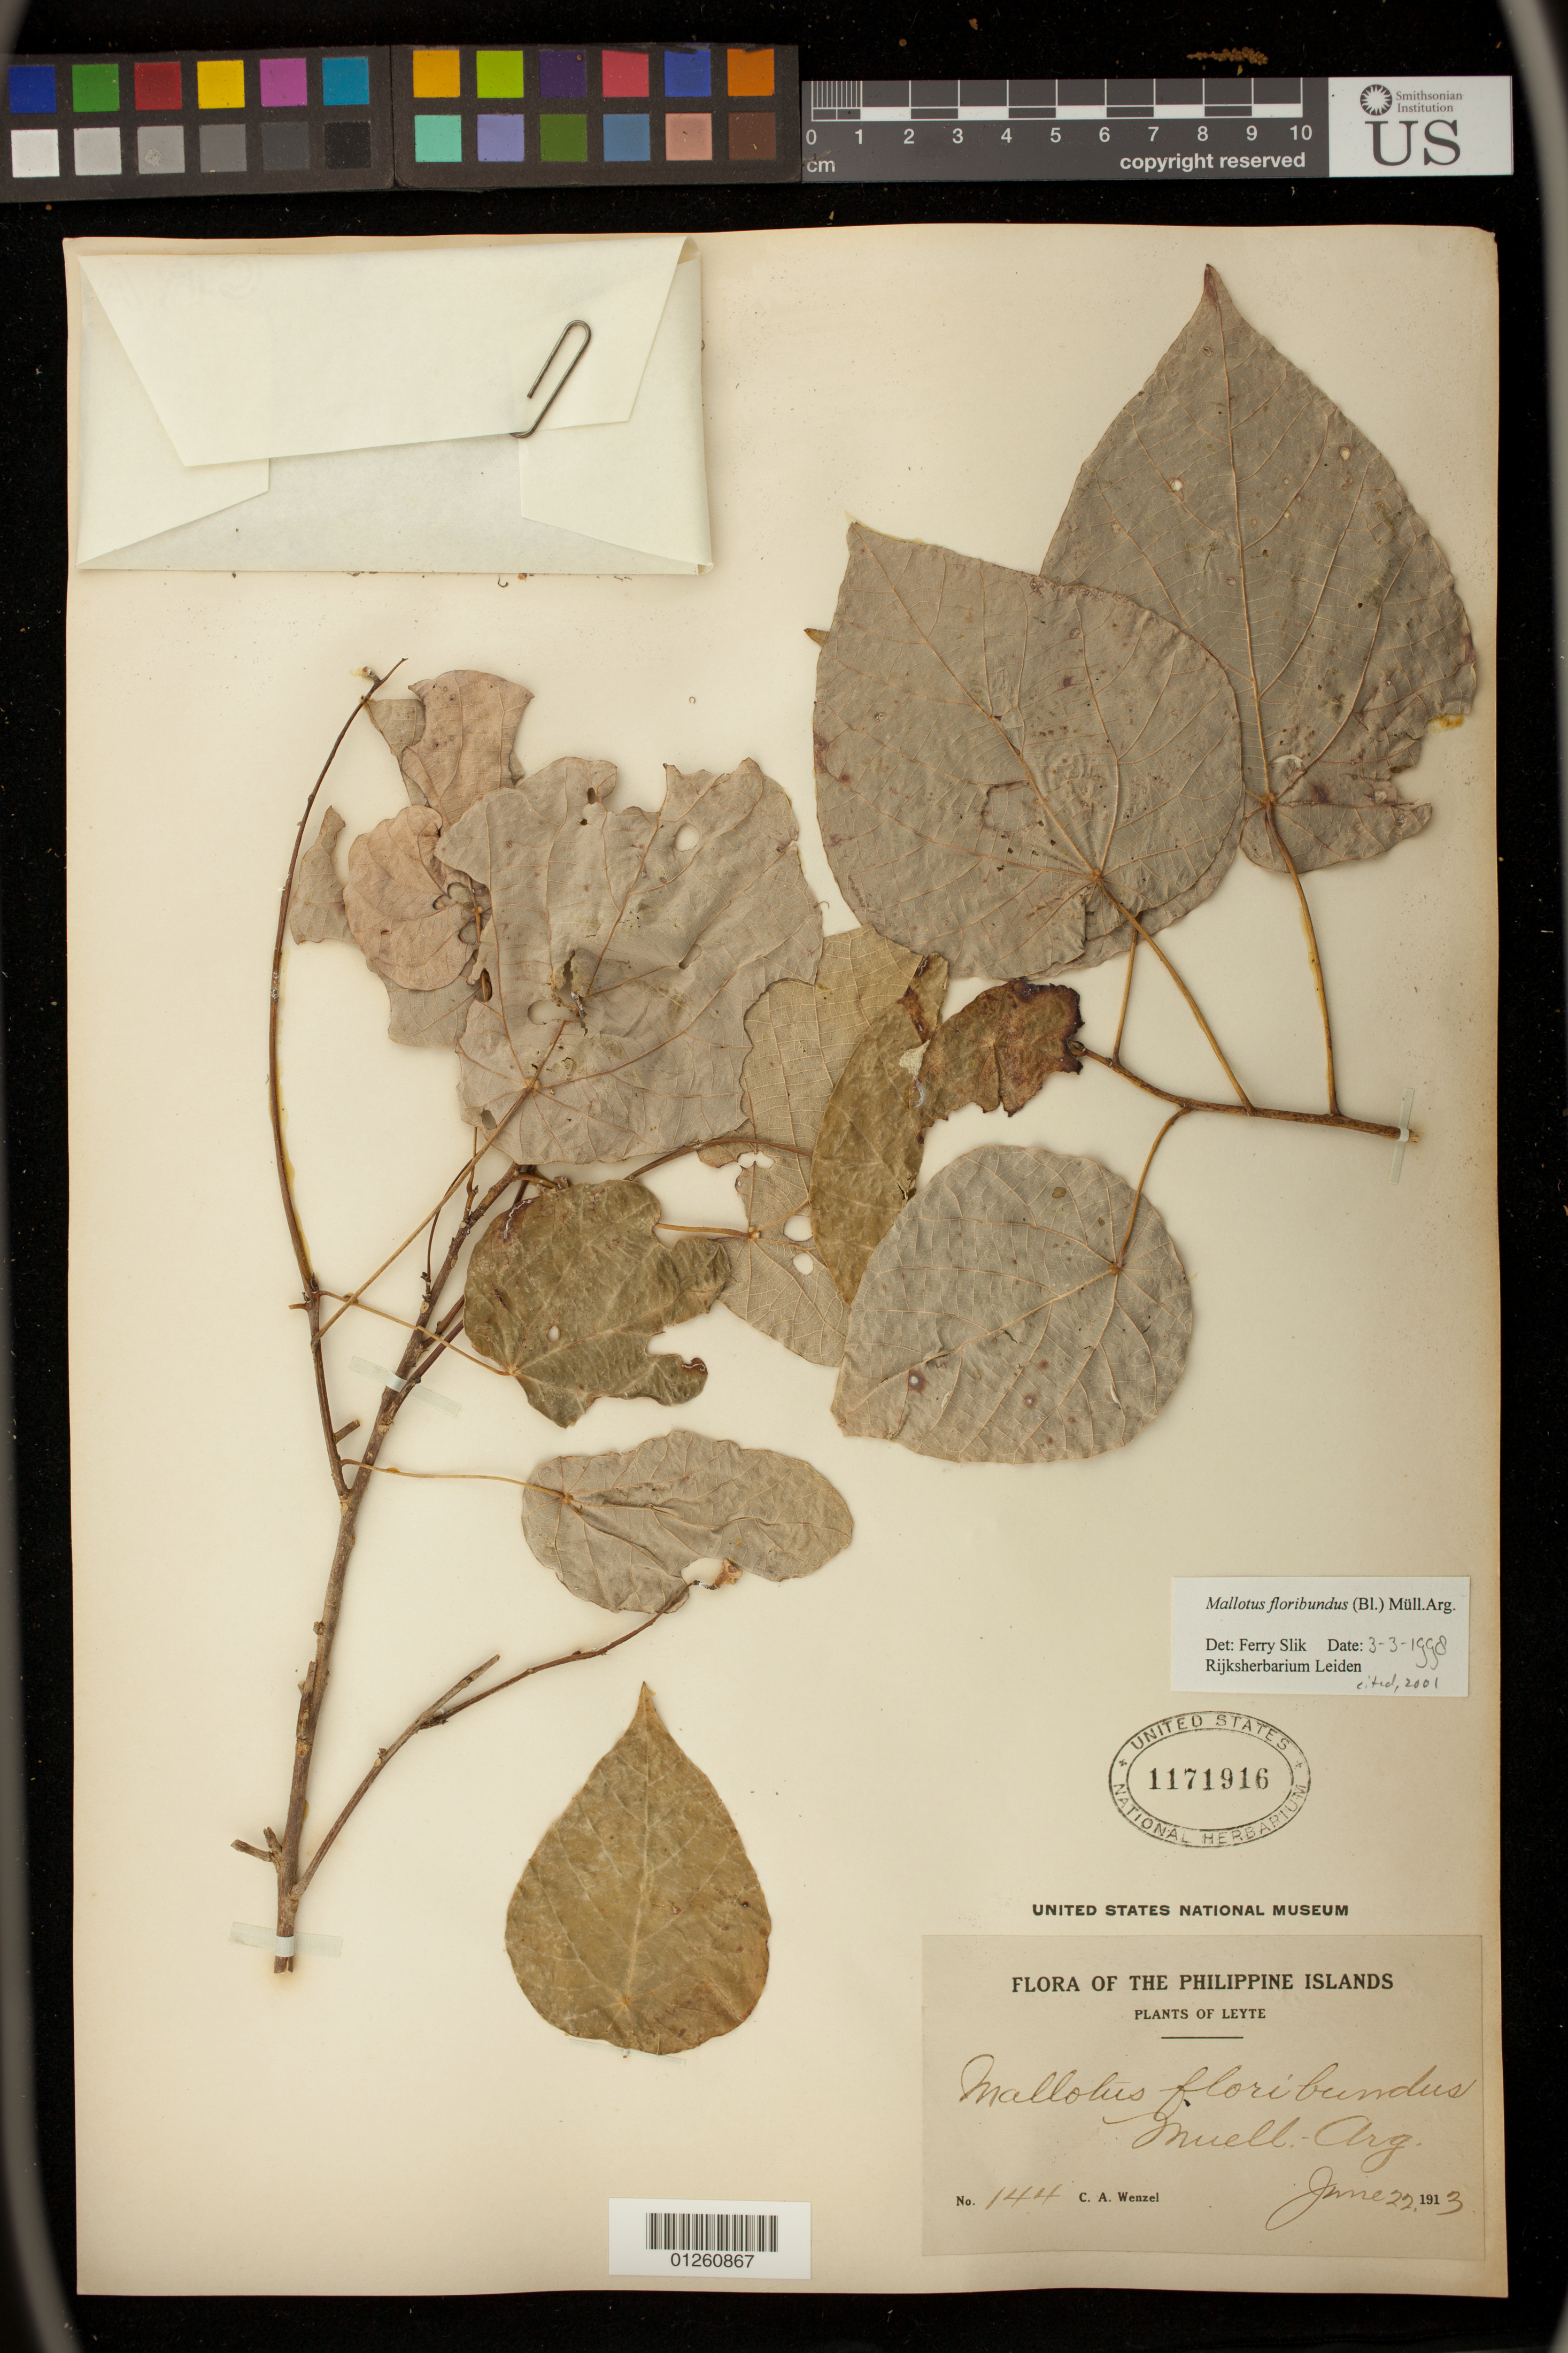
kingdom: Plantae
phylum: Tracheophyta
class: Magnoliopsida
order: Malpighiales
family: Euphorbiaceae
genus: Mallotus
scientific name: Mallotus floribundus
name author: (Blume) Müll. Arg.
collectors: C. Wenzel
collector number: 144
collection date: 1913-06-22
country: Philippines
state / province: Eastern Visayas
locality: Leyte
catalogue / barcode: US 1171916